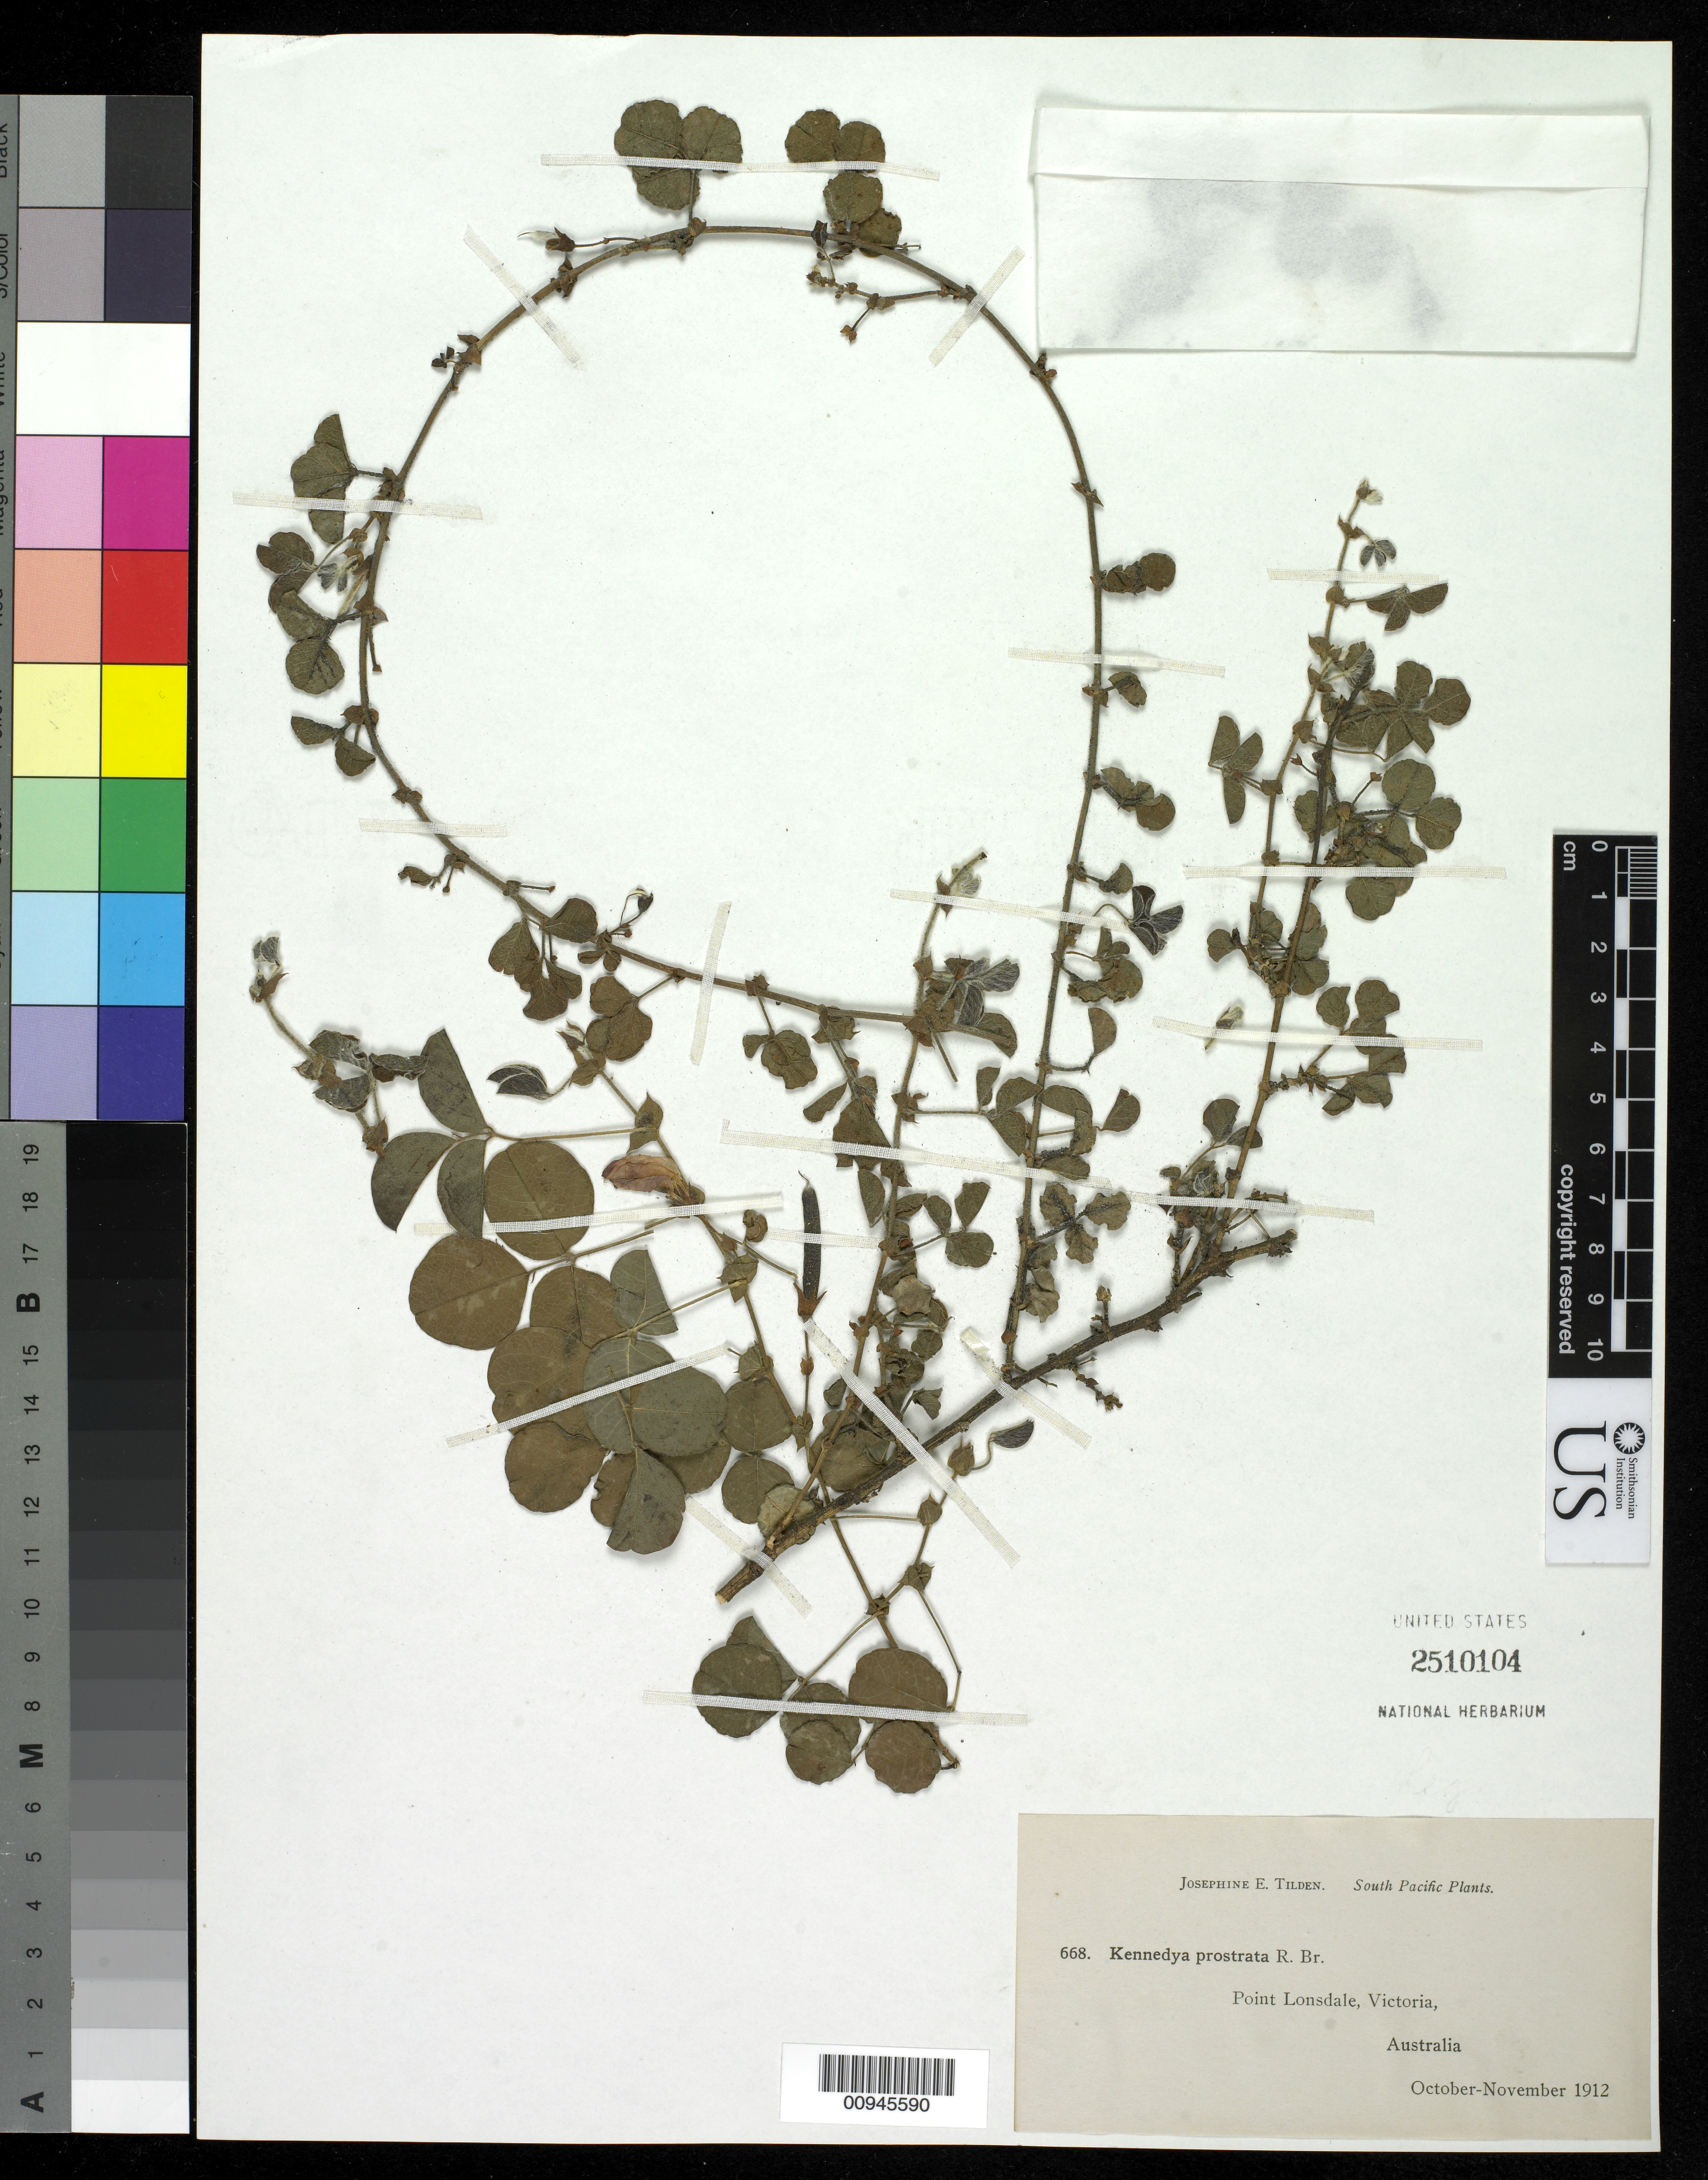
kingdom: Plantae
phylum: Tracheophyta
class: Magnoliopsida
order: Fabales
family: Fabaceae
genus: Kennedia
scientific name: Kennedia prostrata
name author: R. Br.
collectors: J. E. Tilden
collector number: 668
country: Australia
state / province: Victoria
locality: Point Lonsdale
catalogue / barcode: US 2510104